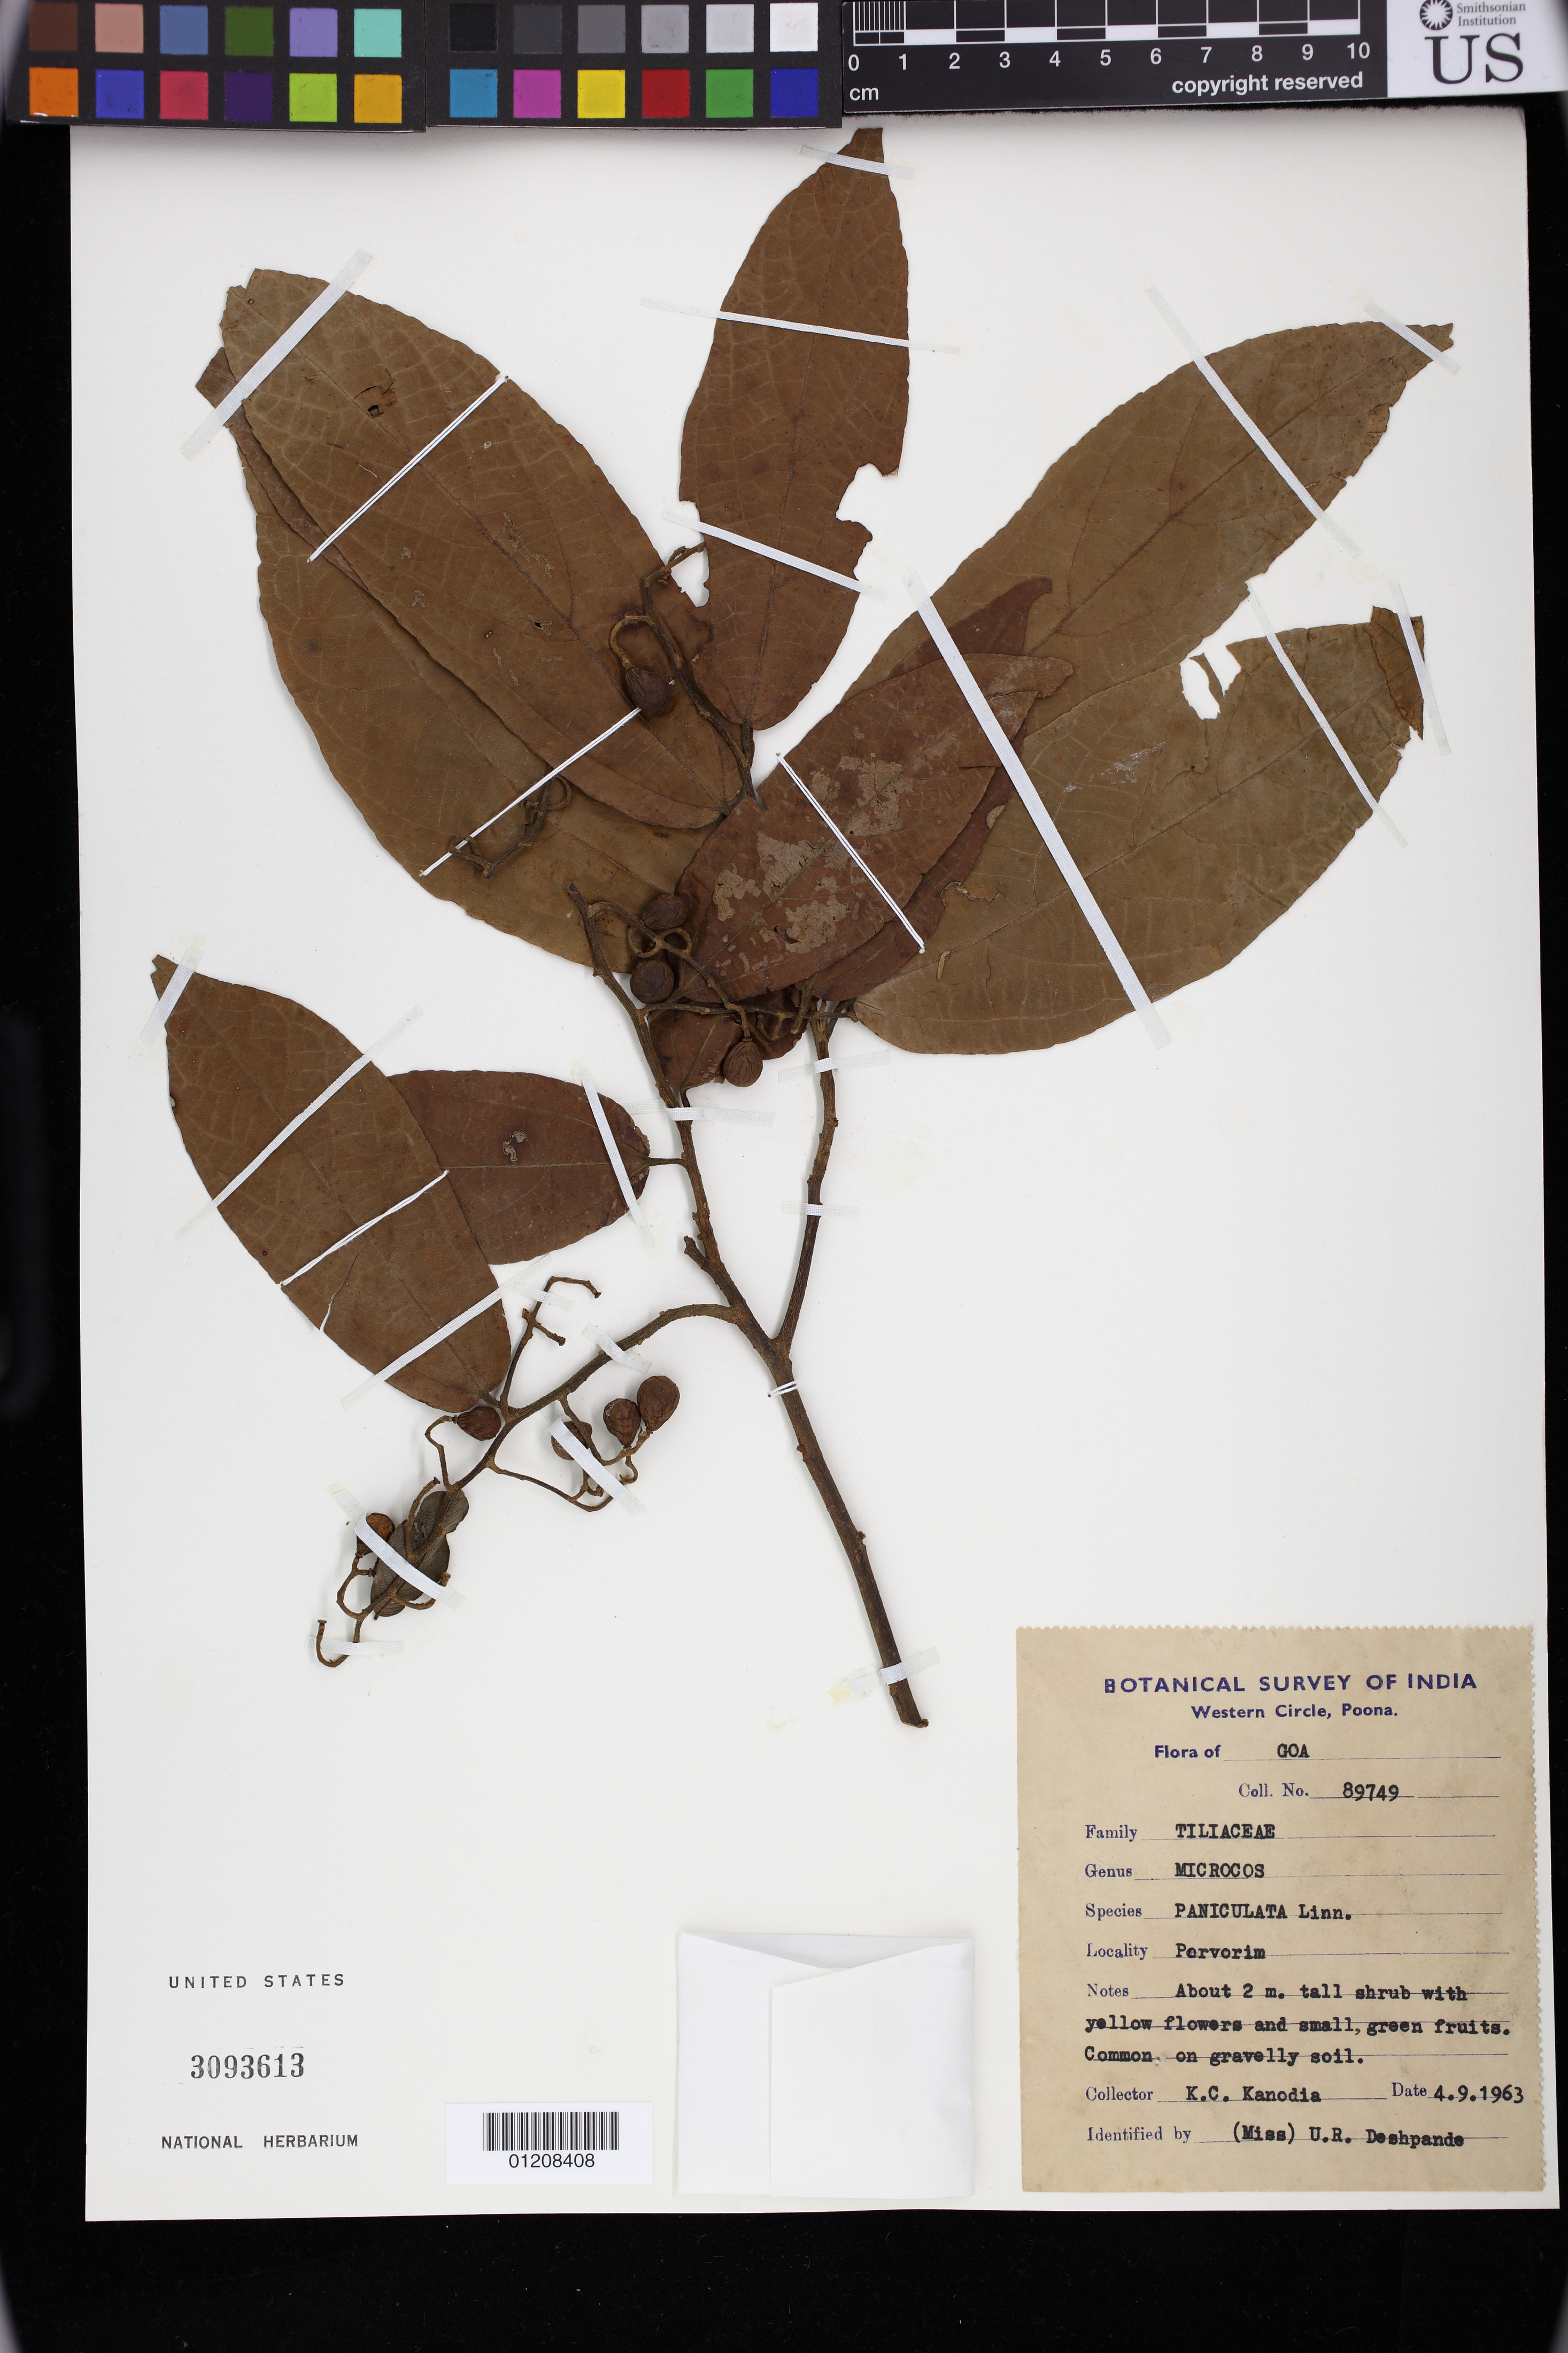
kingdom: Plantae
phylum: Tracheophyta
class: Magnoliopsida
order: Malvales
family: Malvaceae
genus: Microcos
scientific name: Microcos paniculata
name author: L.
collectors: K. Kanodia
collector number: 89749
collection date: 1963-09-04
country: India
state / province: Goa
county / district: Porvorim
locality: Common on gravelly soil.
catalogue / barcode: US 3093613